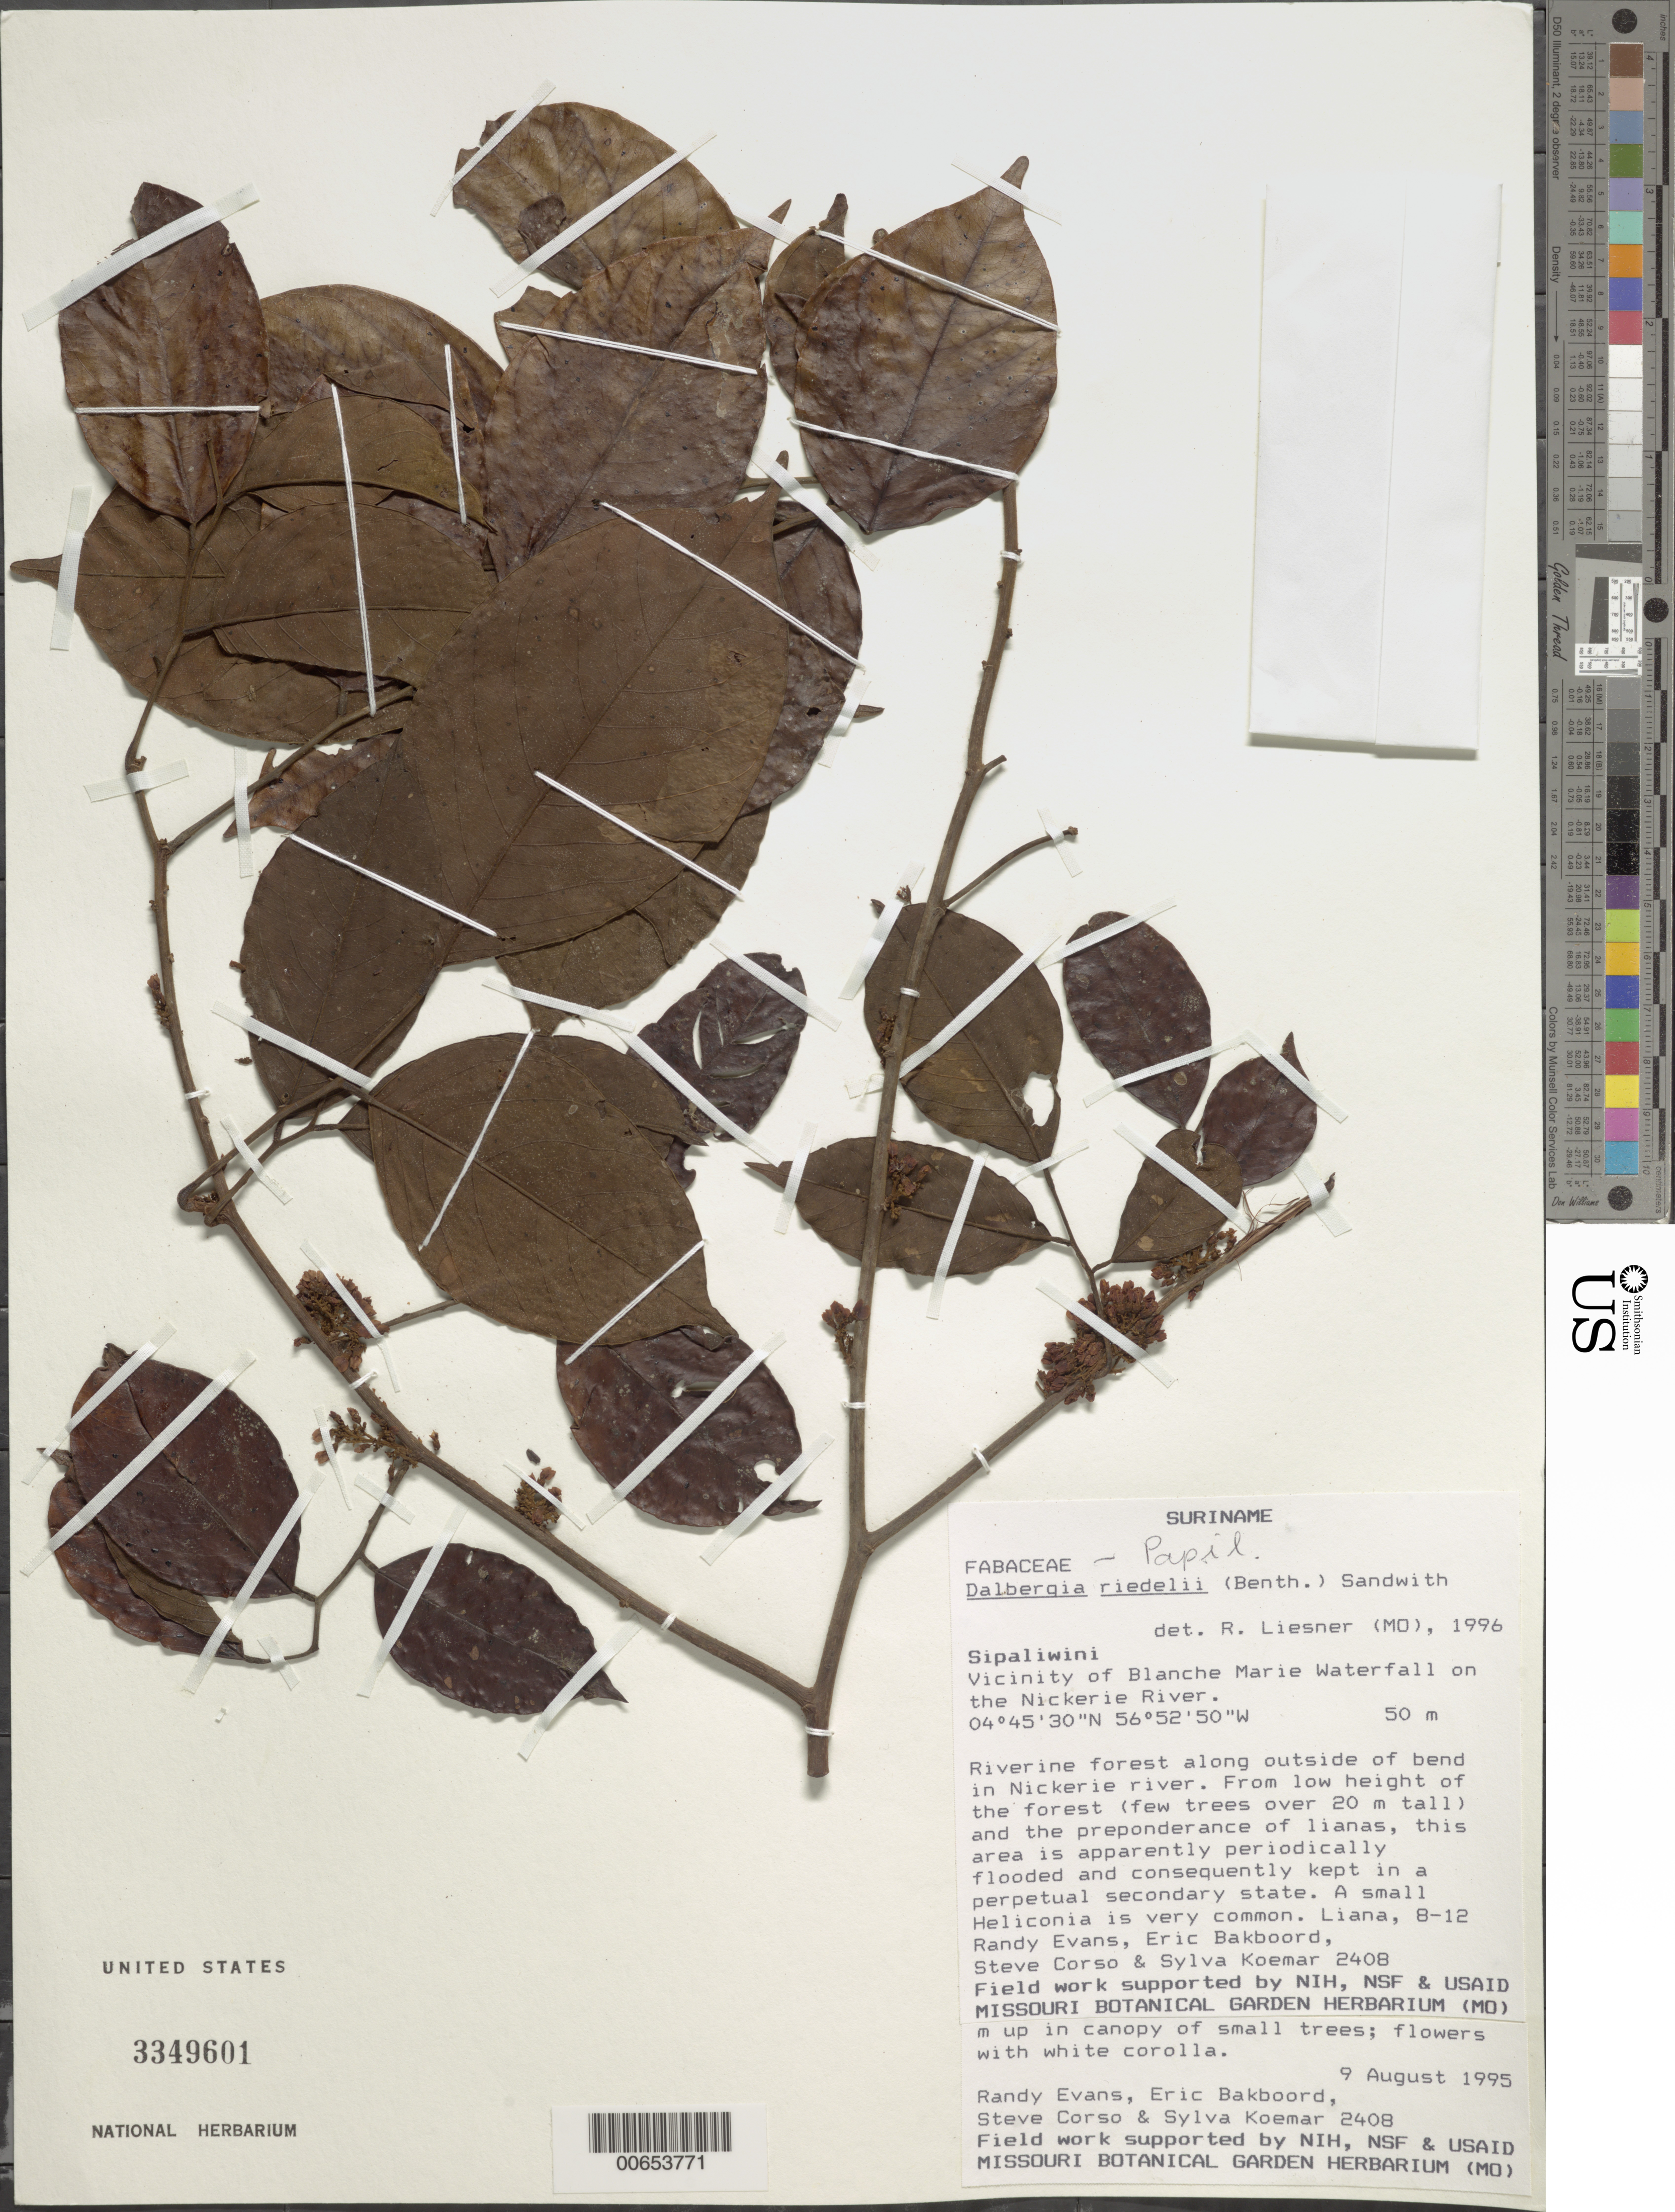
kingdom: Plantae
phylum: Tracheophyta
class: Magnoliopsida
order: Fabales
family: Fabaceae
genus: Dalbergia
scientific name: Dalbergia riedelii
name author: (Benth.) Sandwith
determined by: Liesner, R. L.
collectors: R. Evans, E. Bakboord, S. Corso & S. Koemar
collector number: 2408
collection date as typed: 9-Aug-95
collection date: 1995-08-09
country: Suriname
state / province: Sipaliwini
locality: Blanche Marie Waterfall, vic., on Nickerie R.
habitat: Riverine forest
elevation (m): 50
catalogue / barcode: US 3349601